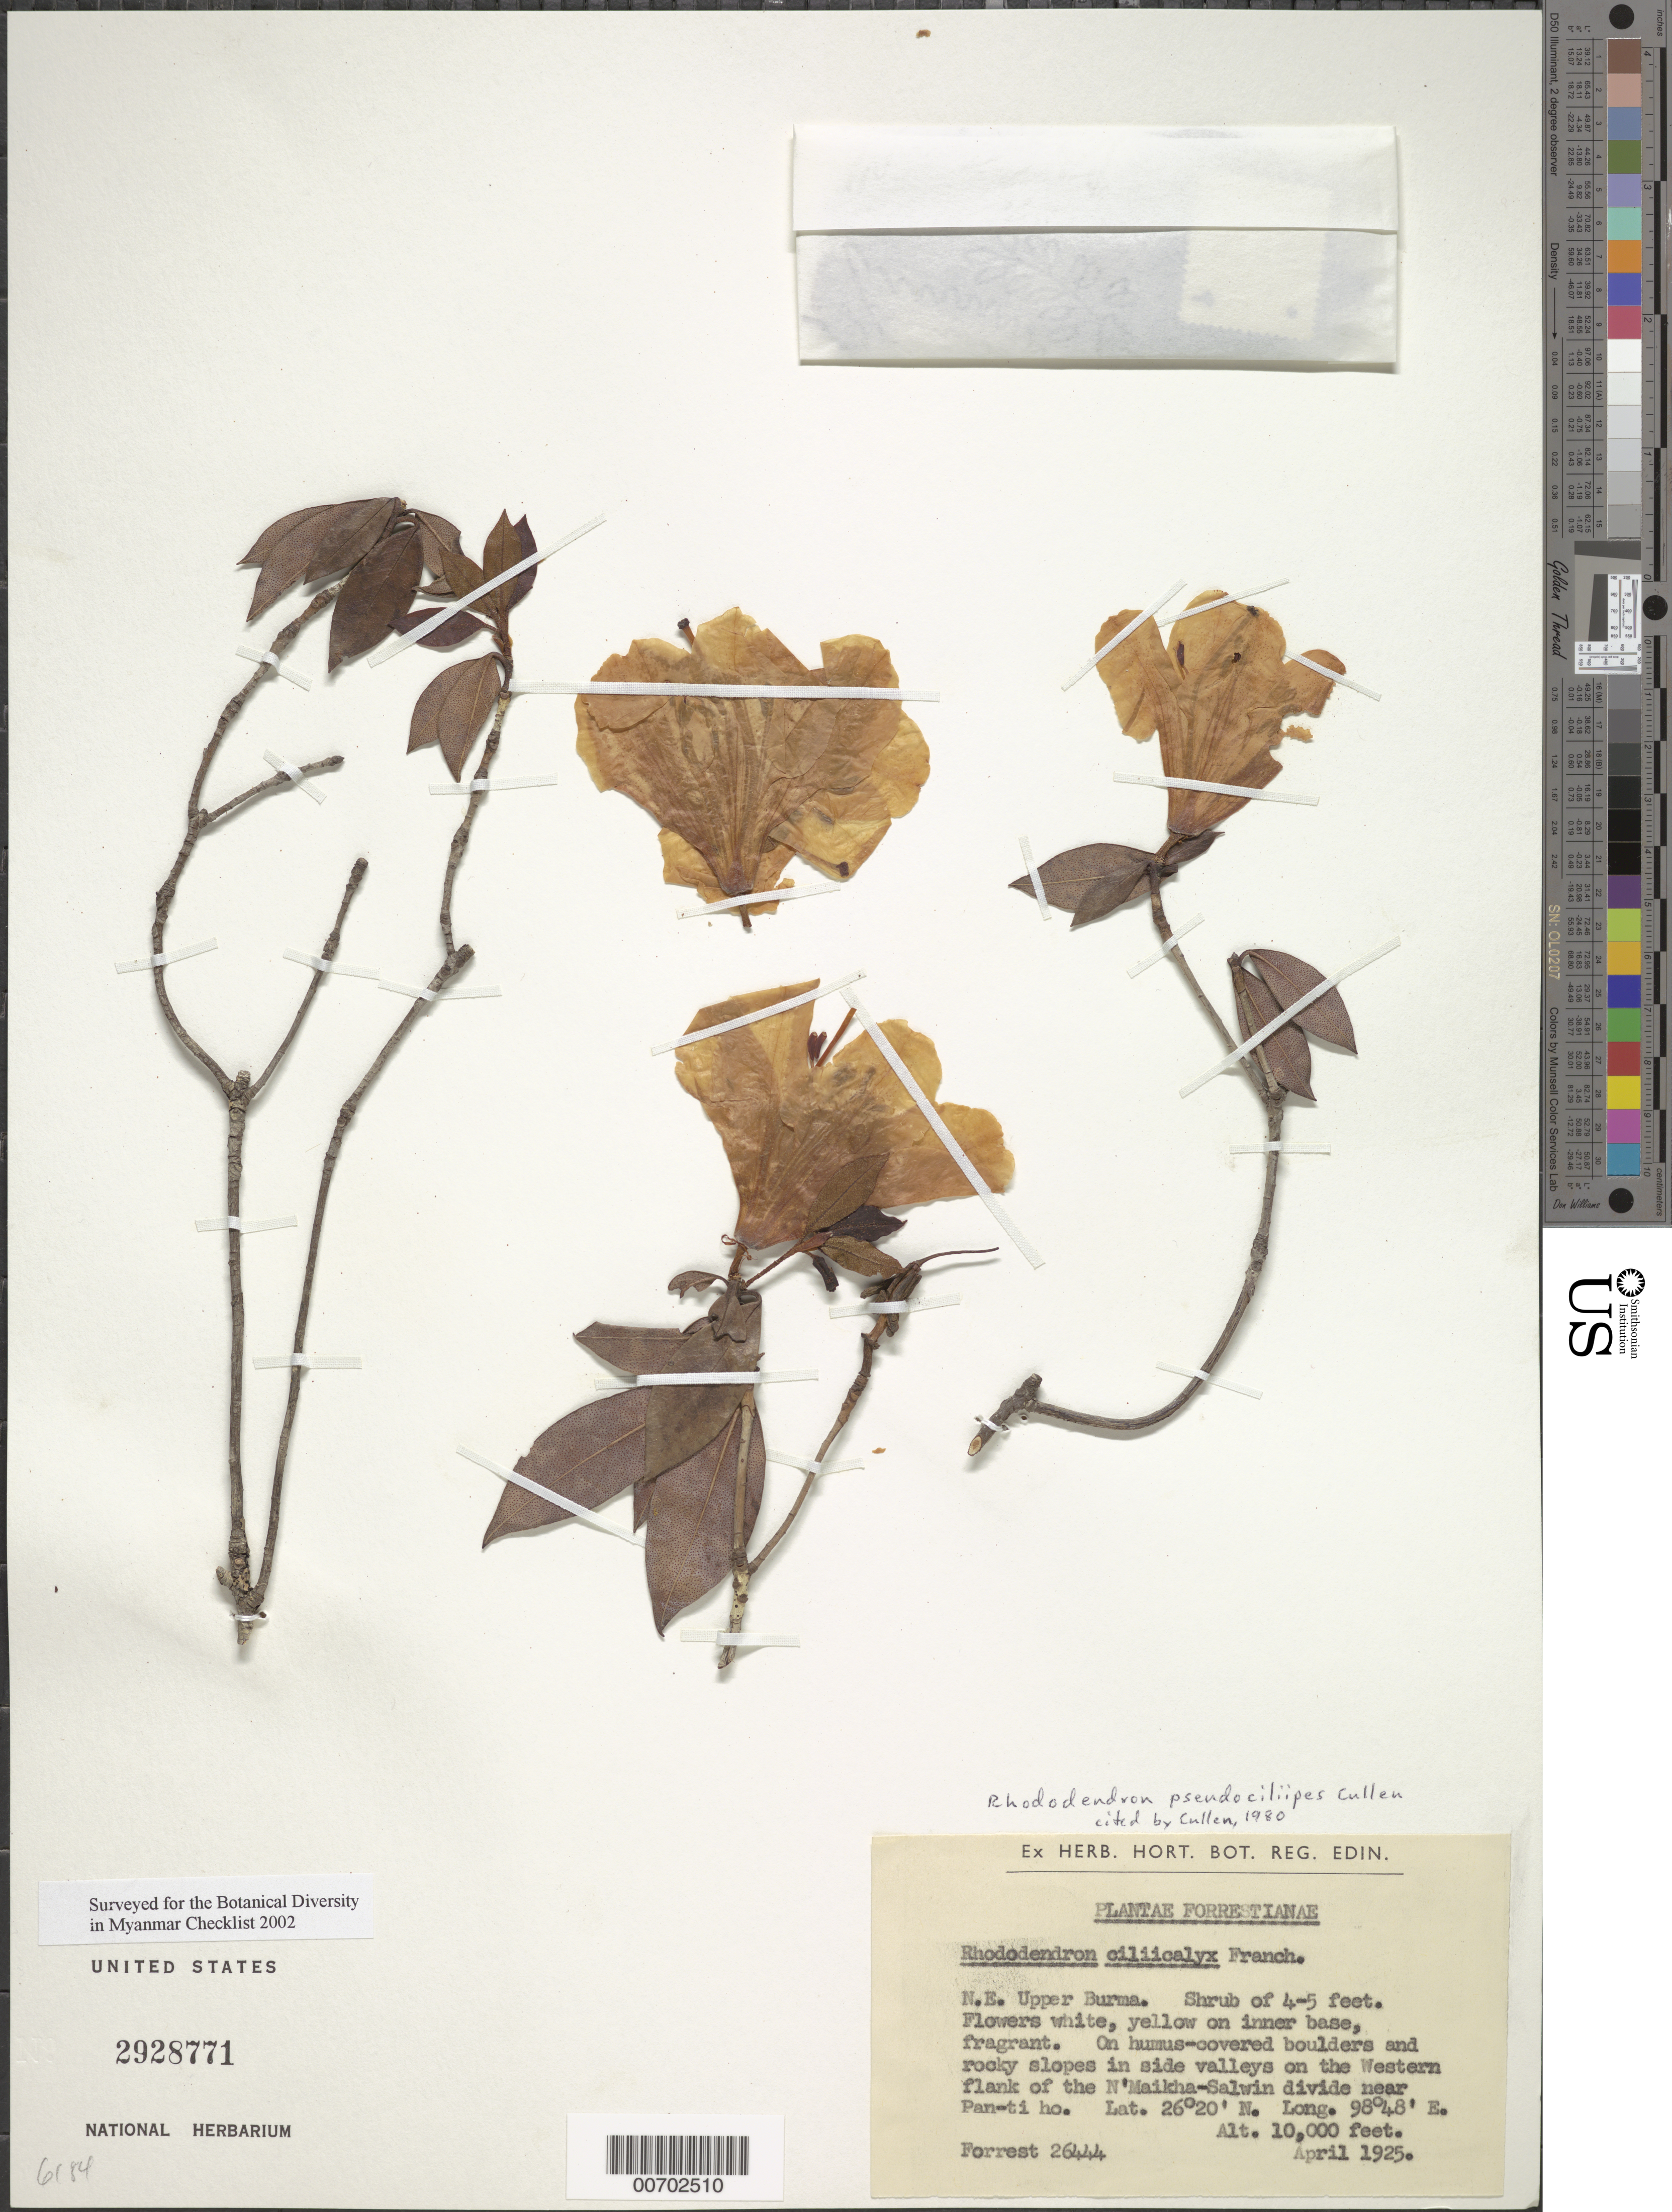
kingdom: Plantae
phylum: Tracheophyta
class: Magnoliopsida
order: Ericales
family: Ericaceae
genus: Rhododendron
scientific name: Rhododendron pseudociliipes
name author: Cullen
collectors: G. Forrest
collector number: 26444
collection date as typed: Apr 1925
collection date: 1925-04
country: Myanmar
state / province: Kachin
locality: N'Maikha-Salwin Divide, W flank, near Pan-ti-ho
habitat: On humus covered boulders and rocky slopes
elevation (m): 3048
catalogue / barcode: US 2928771